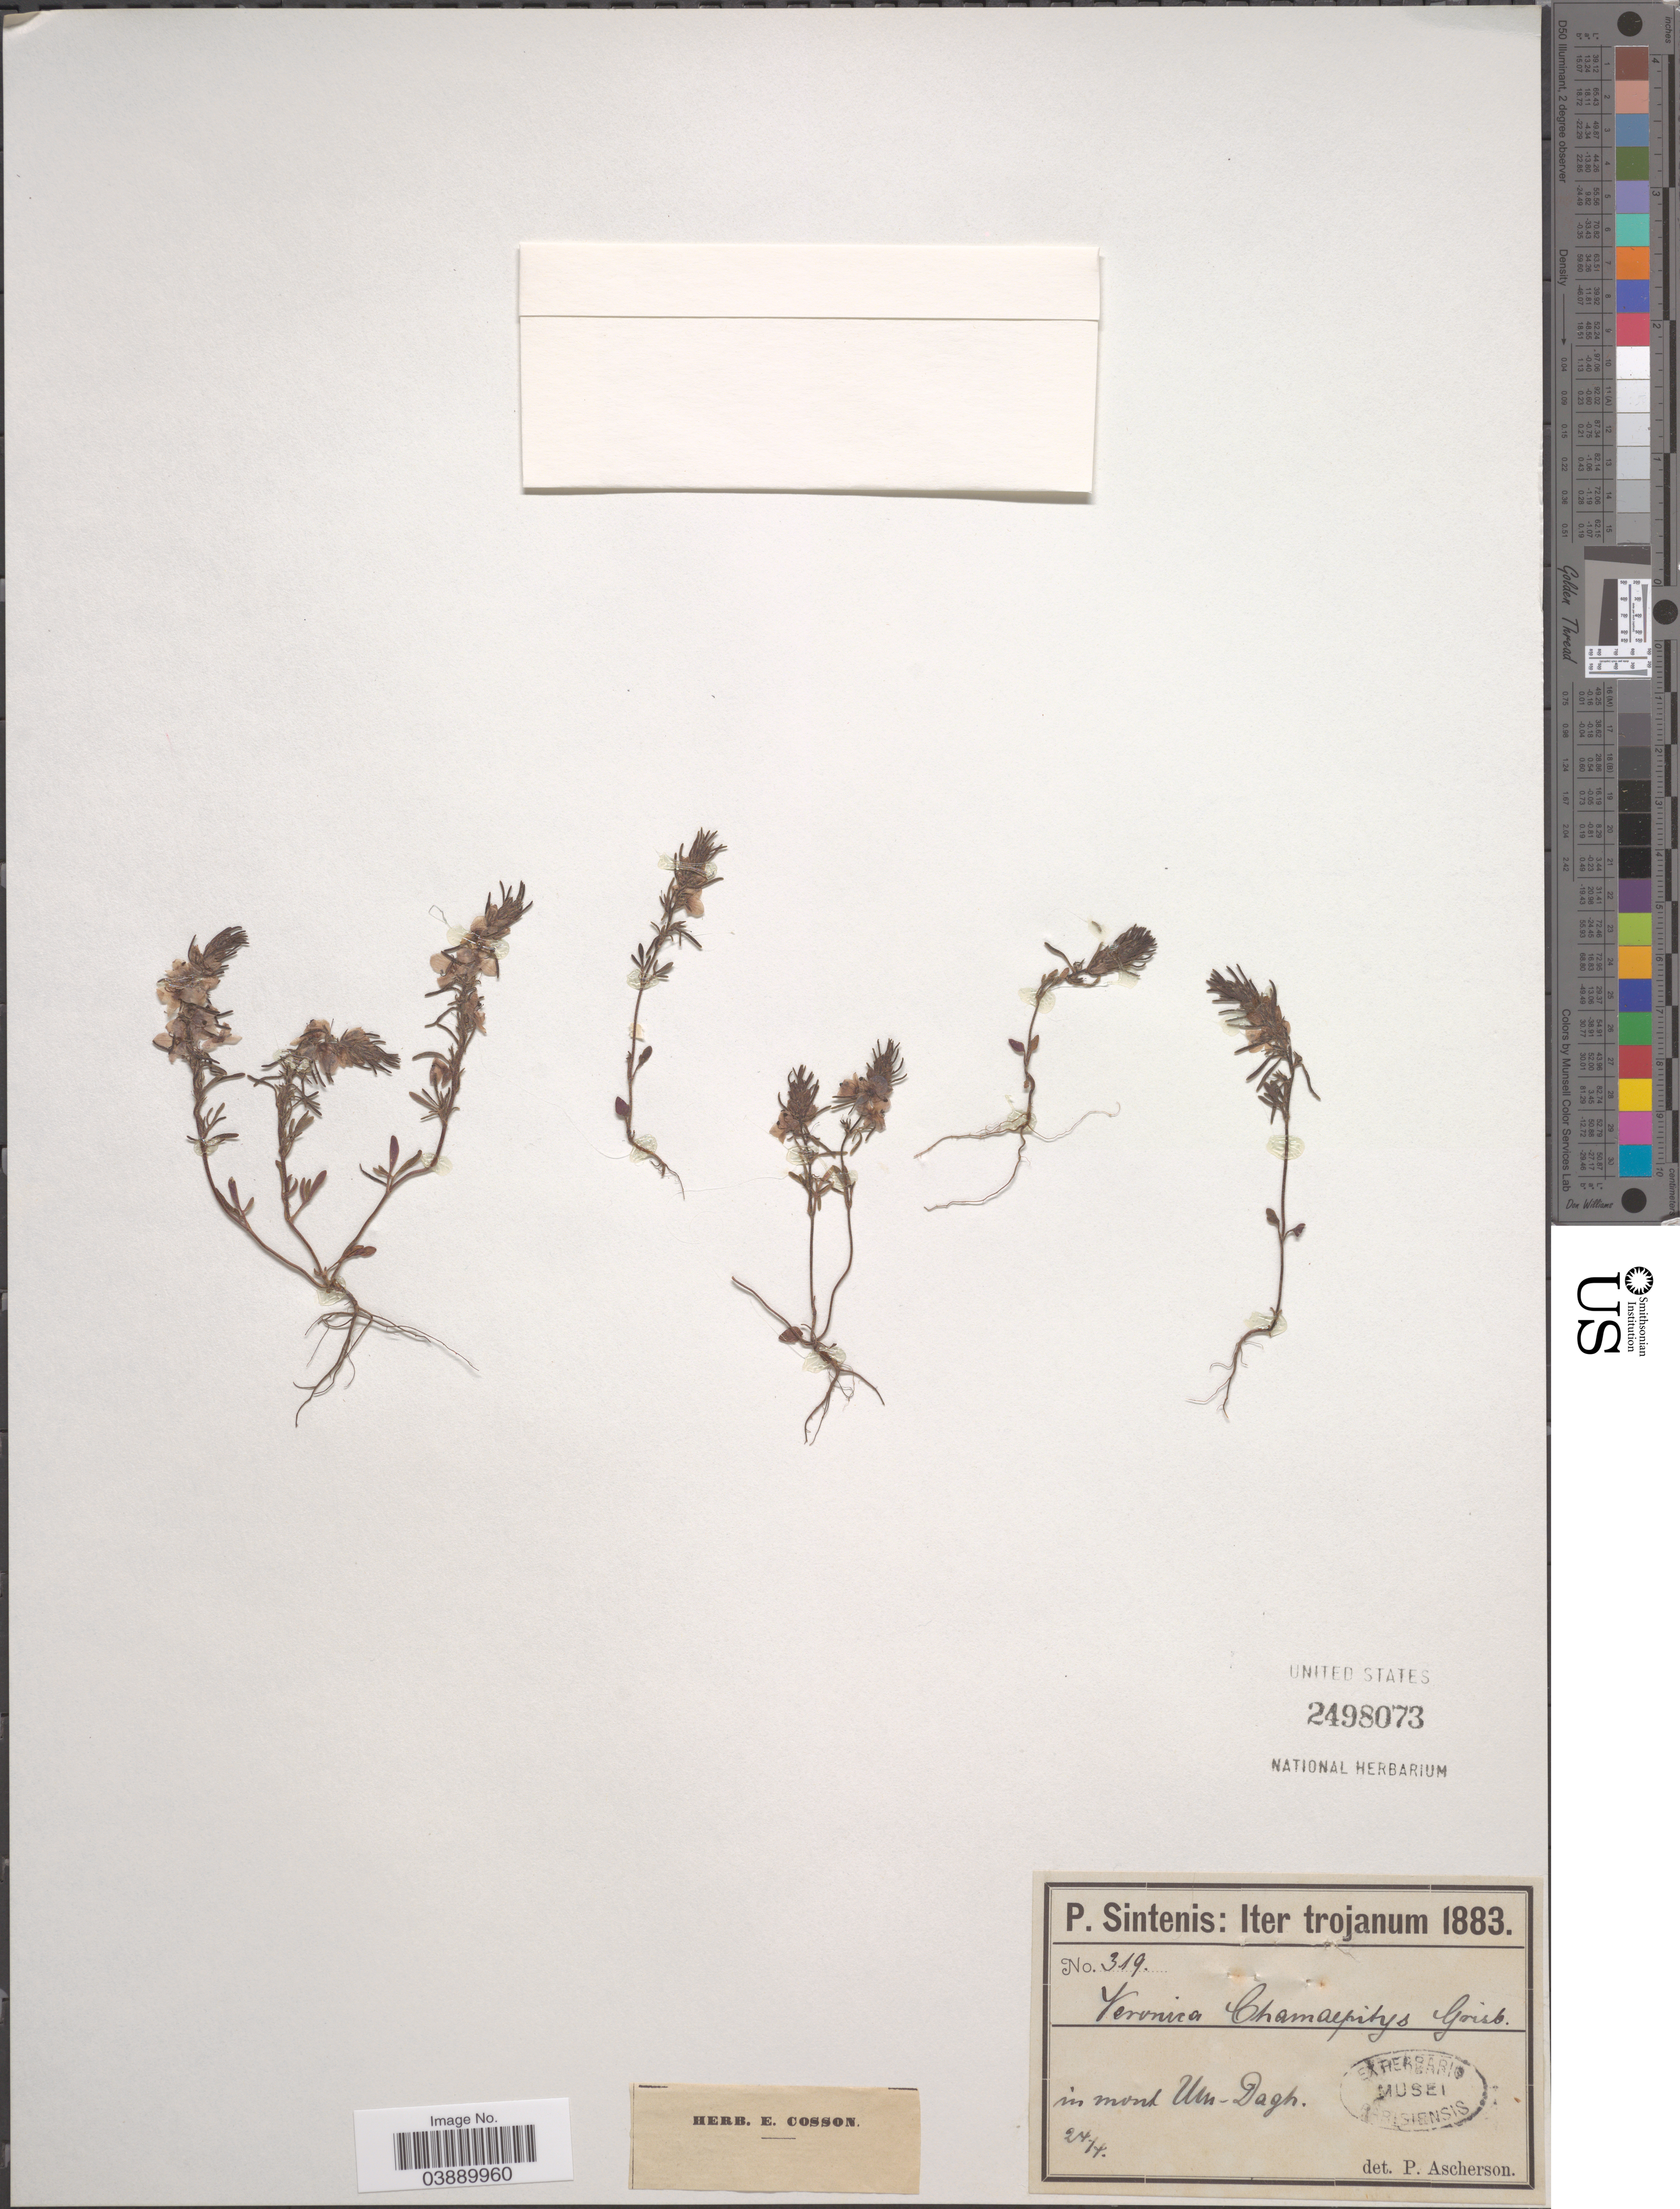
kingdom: Plantae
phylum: Tracheophyta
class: Magnoliopsida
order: Lamiales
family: Plantaginaceae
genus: Veronica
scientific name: Veronica chamaepitys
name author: Griseb.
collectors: P. Sintenis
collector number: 319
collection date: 1883-04-24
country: Turkey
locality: Iter trojanum. In mont Um-Dagh.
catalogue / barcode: US 2498073